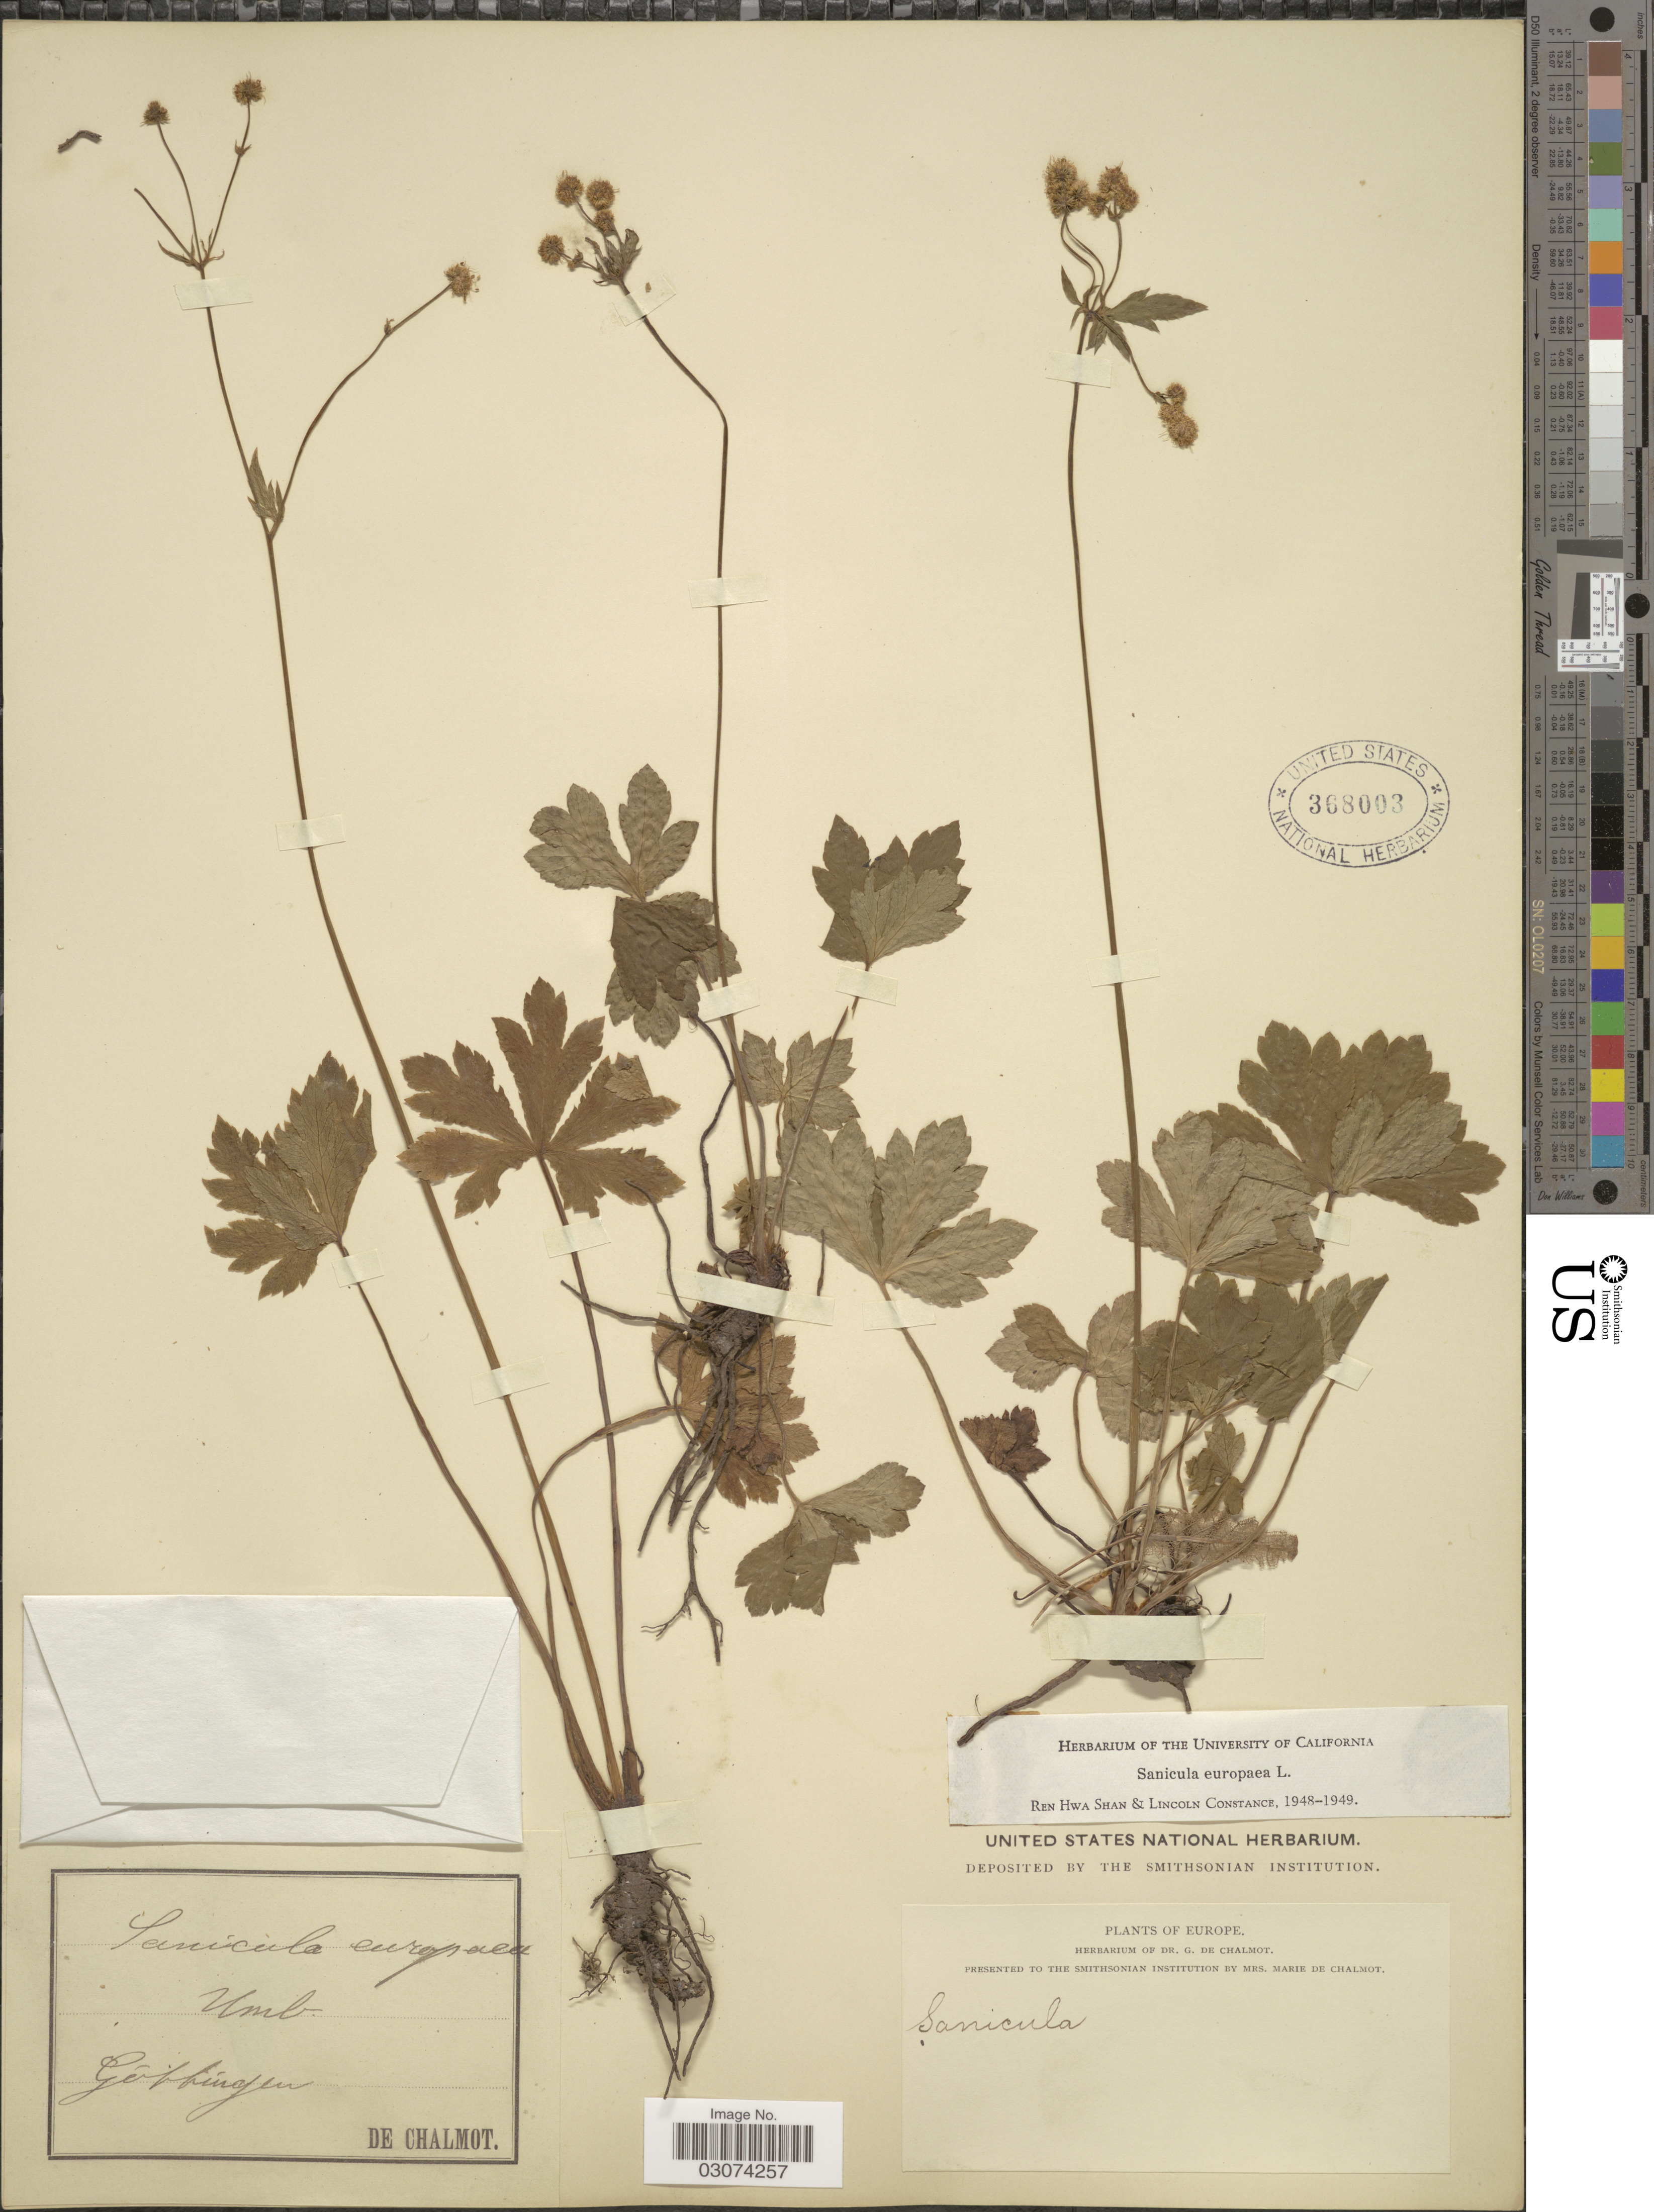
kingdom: Plantae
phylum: Tracheophyta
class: Magnoliopsida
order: Apiales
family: Apiaceae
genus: Sanicula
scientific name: Sanicula europaea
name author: L.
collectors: G. de Chalmot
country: Germany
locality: Europe. Goppingen.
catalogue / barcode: US 368003